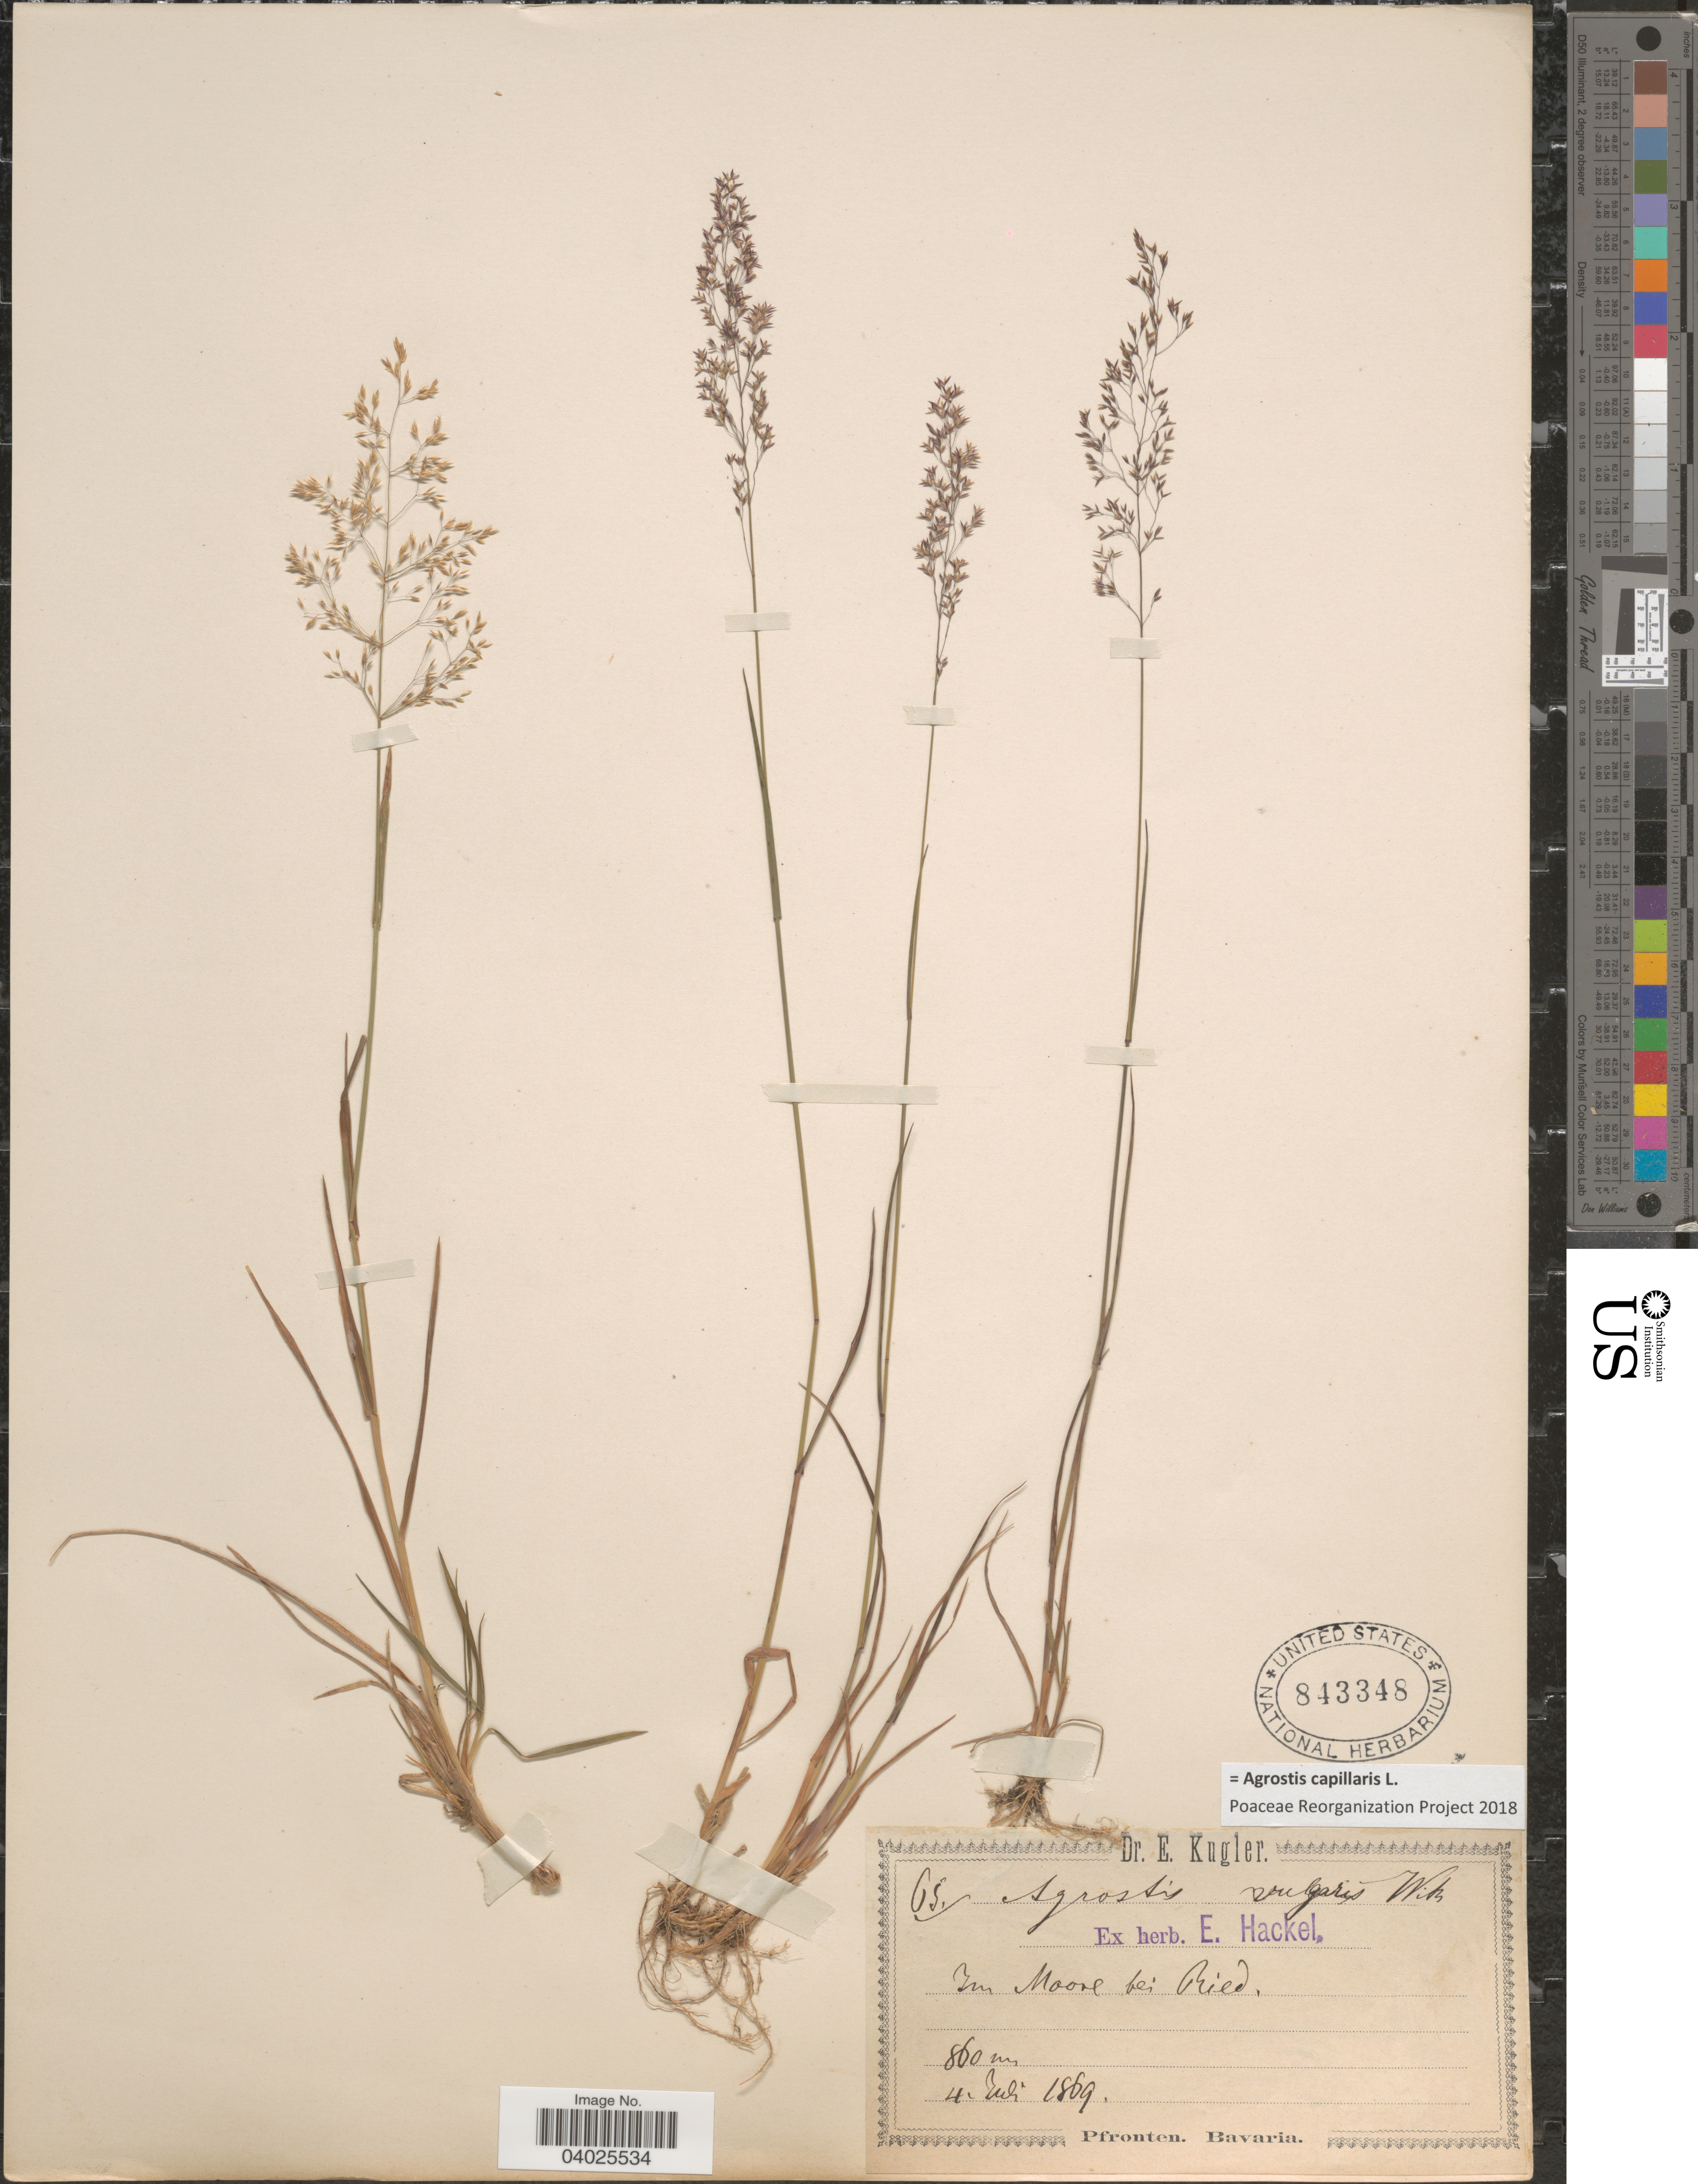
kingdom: Plantae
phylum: Tracheophyta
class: Liliopsida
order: Poales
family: Poaceae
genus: Agrostis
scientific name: Agrostis capillaris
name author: L.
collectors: E. Kugler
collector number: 65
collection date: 1869-07-04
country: Germany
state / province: Bayern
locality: Im Moore bei Ried.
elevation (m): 860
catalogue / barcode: US 843348